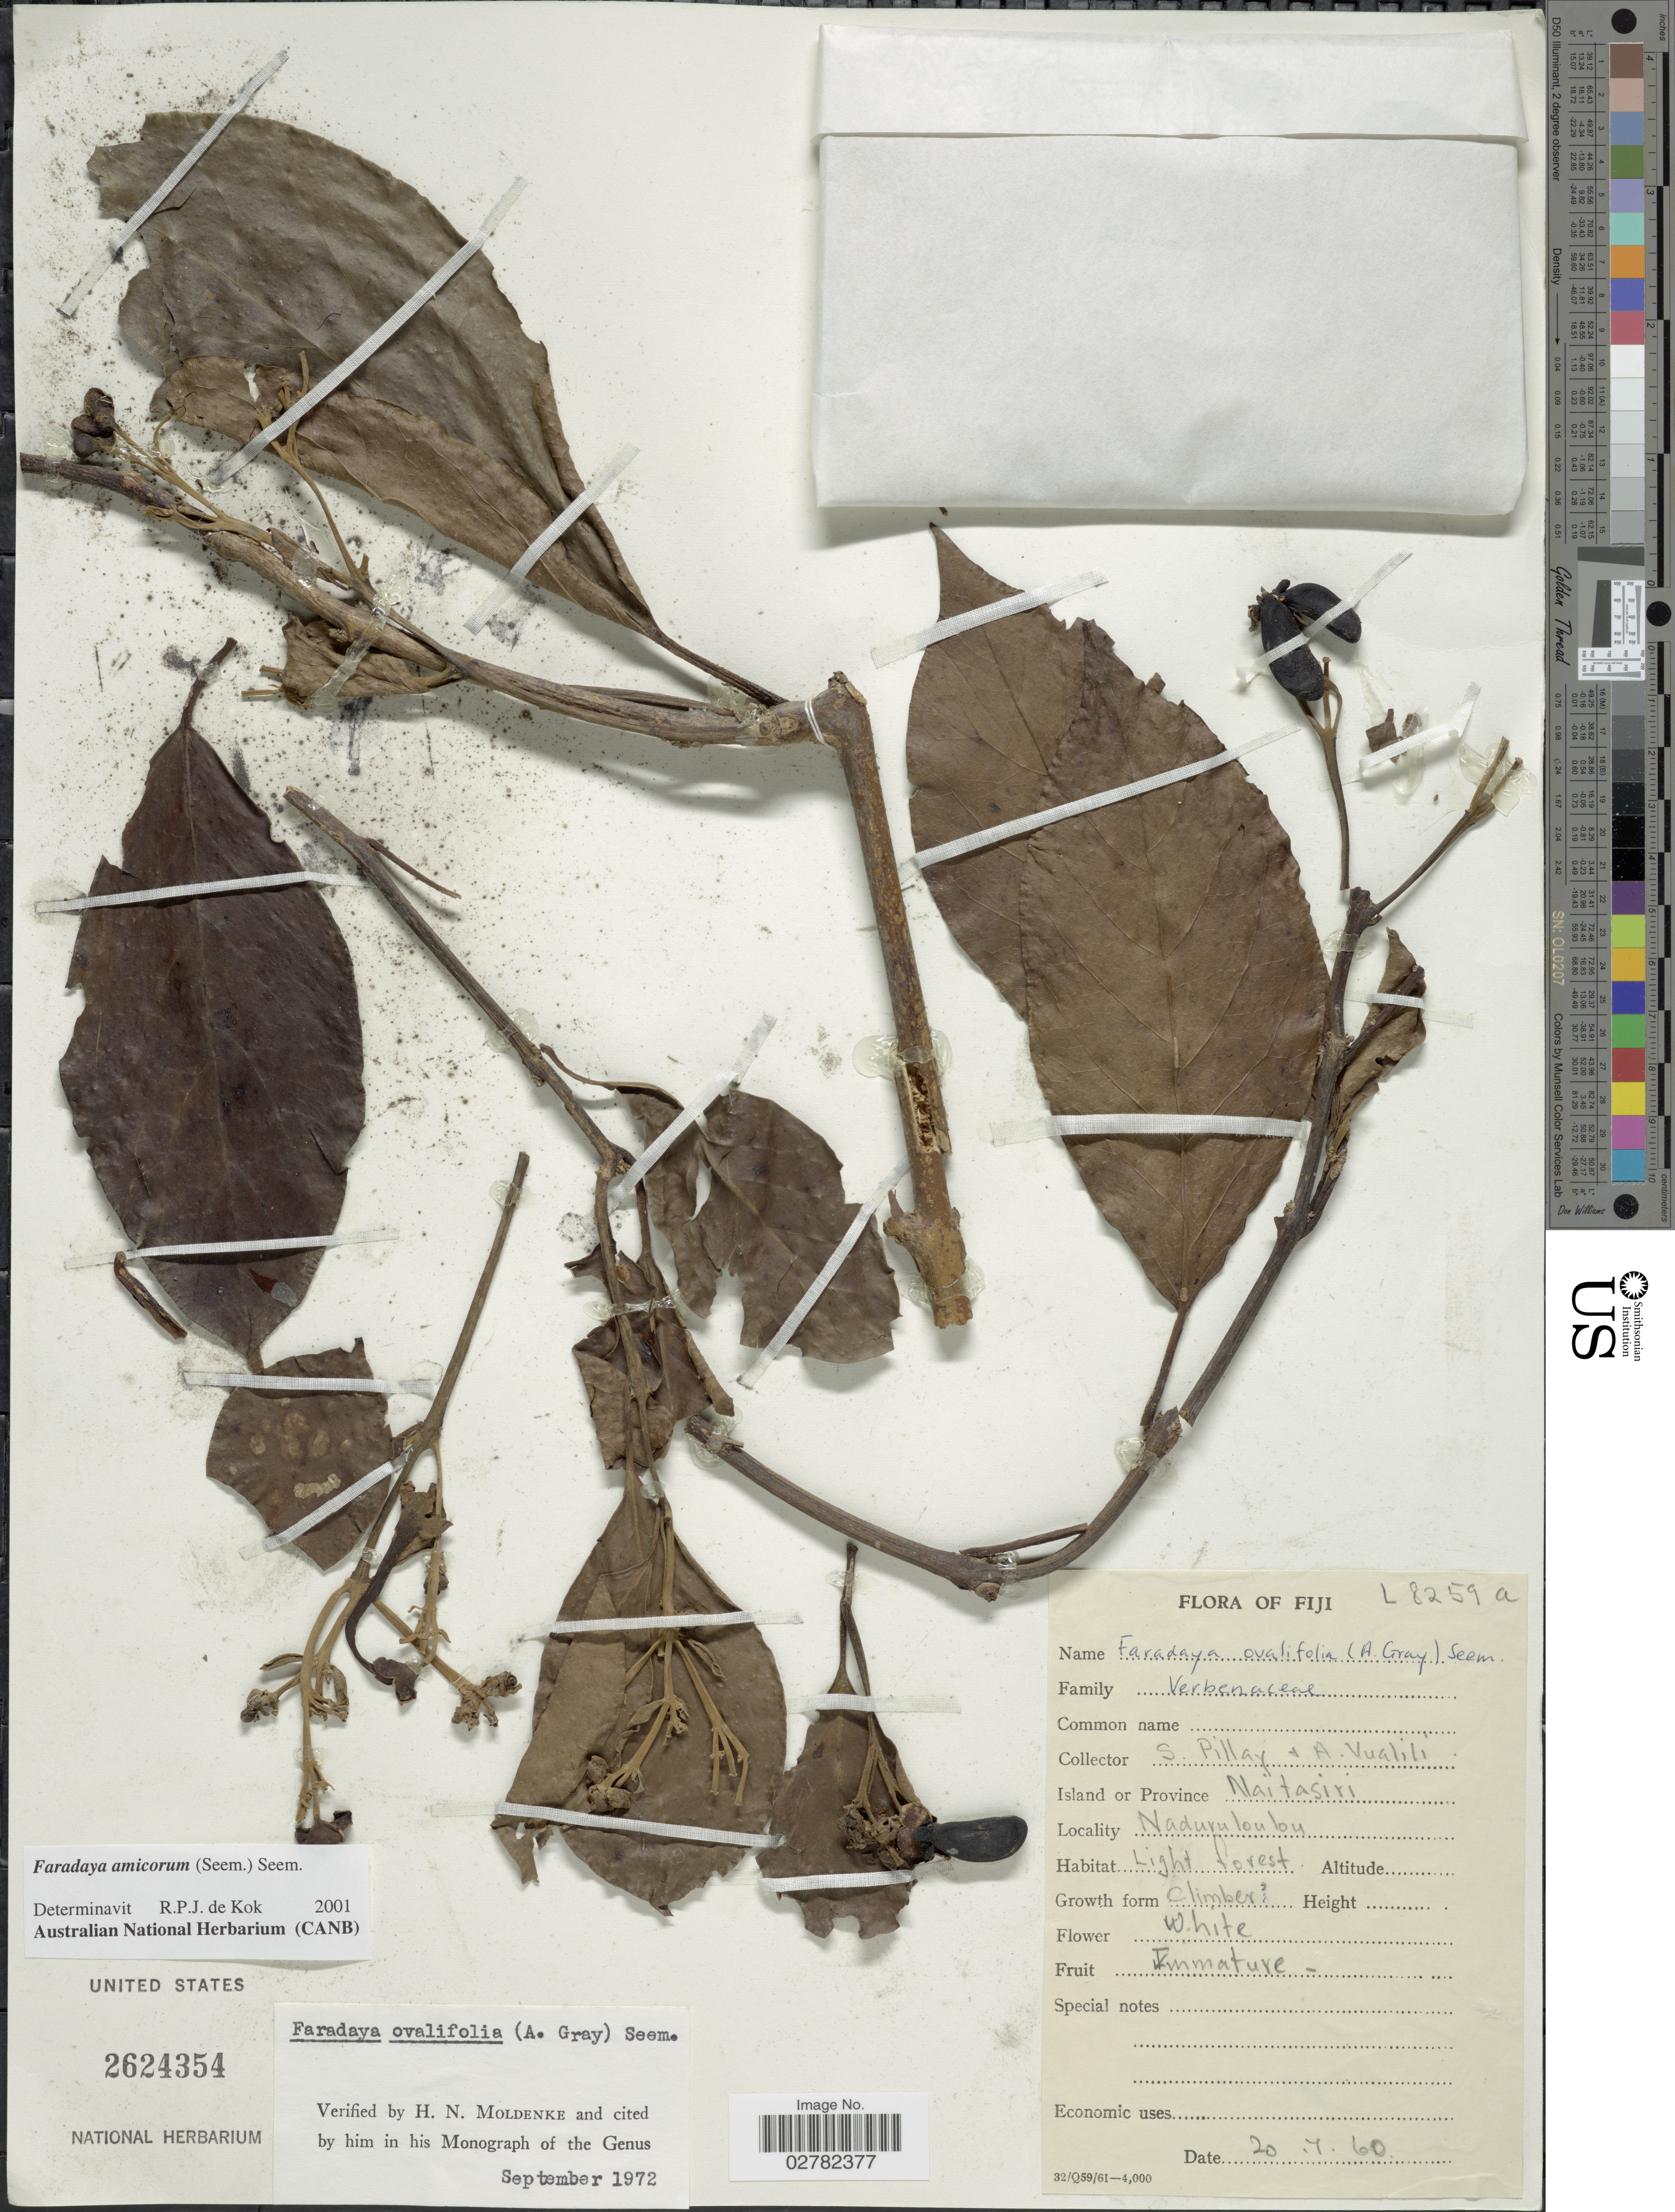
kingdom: Plantae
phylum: Tracheophyta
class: Magnoliopsida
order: Lamiales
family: Lamiaceae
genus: Faradaya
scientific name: Faradaya amicorum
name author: (Seem.) Seem.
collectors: S. Pillay & A. Vualili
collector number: L8259a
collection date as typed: Transcribed d/m/y: 20/4/60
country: Fiji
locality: Island or Province Naitasiri, Naduruloulou.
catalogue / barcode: US 2624354